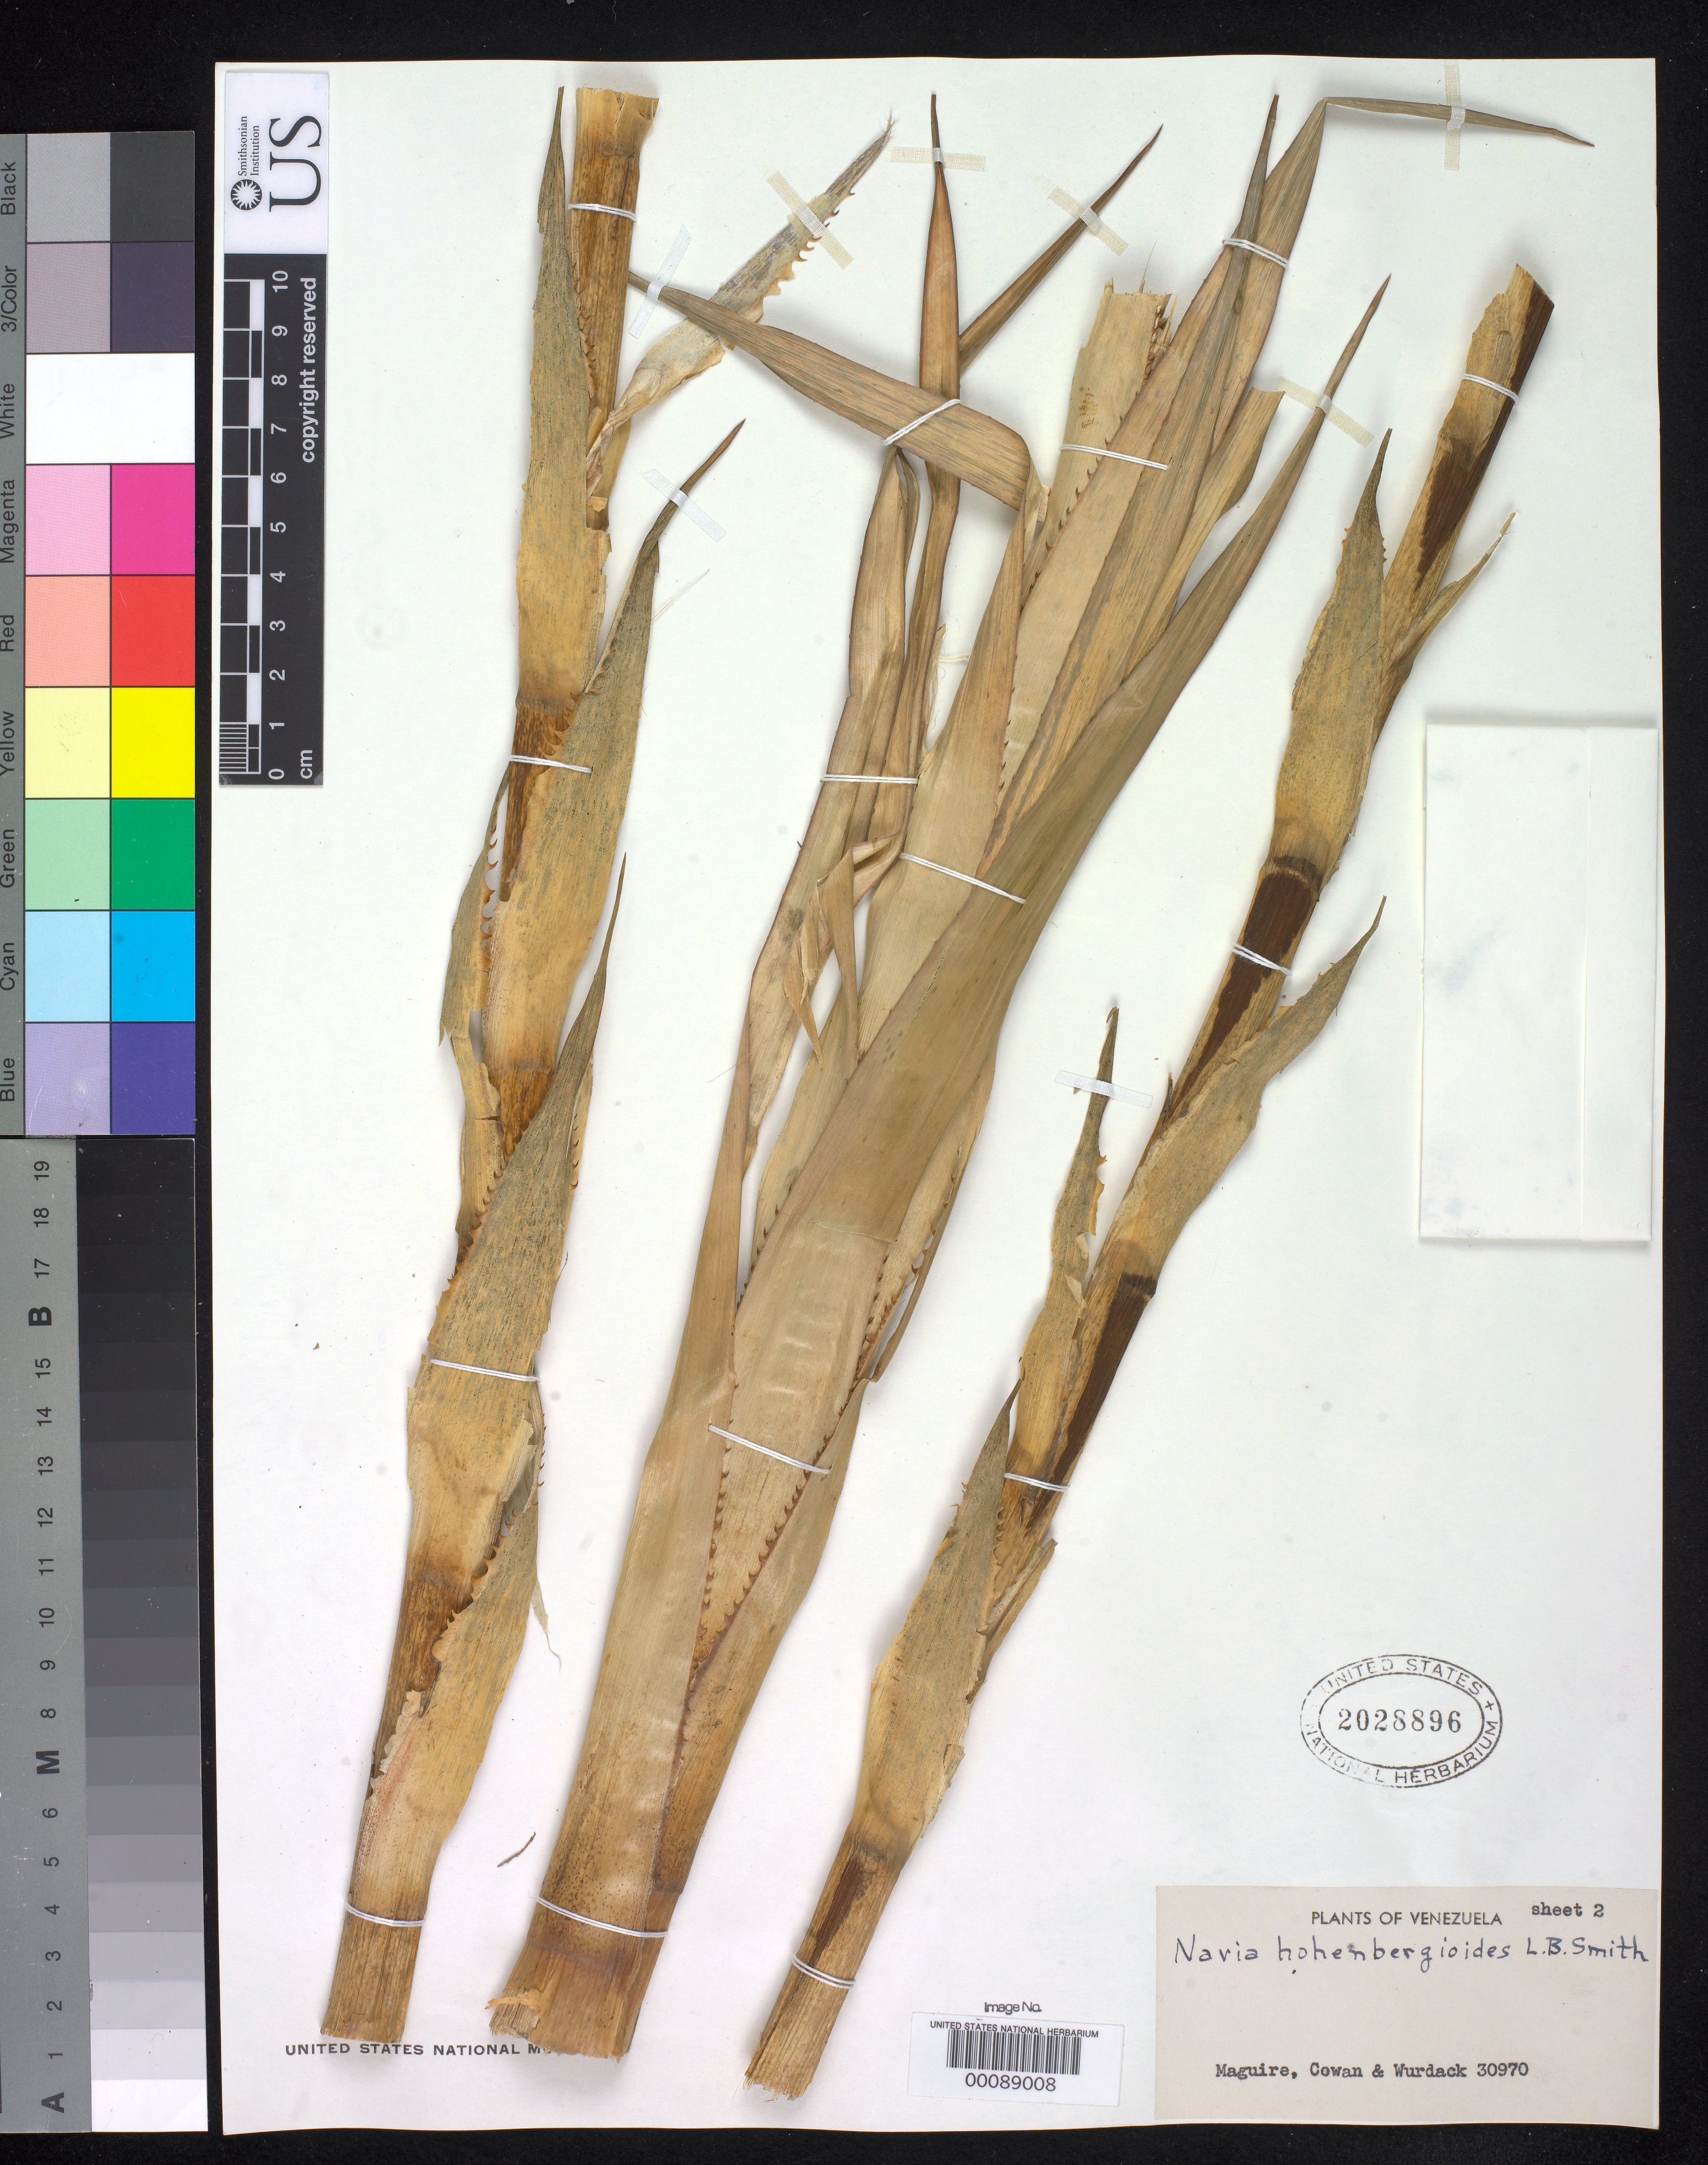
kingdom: Plantae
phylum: Tracheophyta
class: Liliopsida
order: Poales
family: Bromeliaceae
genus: Navia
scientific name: Navia hohenbergioides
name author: L.B. Sm.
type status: Holotype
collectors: B. Maguire, R. S. Cowan & J. J. Wurdack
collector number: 30970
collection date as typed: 16 Jan 1951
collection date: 1951-01-16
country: Venezuela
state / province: Amazonas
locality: Cerro Moriche, Rio Ventuari.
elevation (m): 200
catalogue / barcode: US 2028896